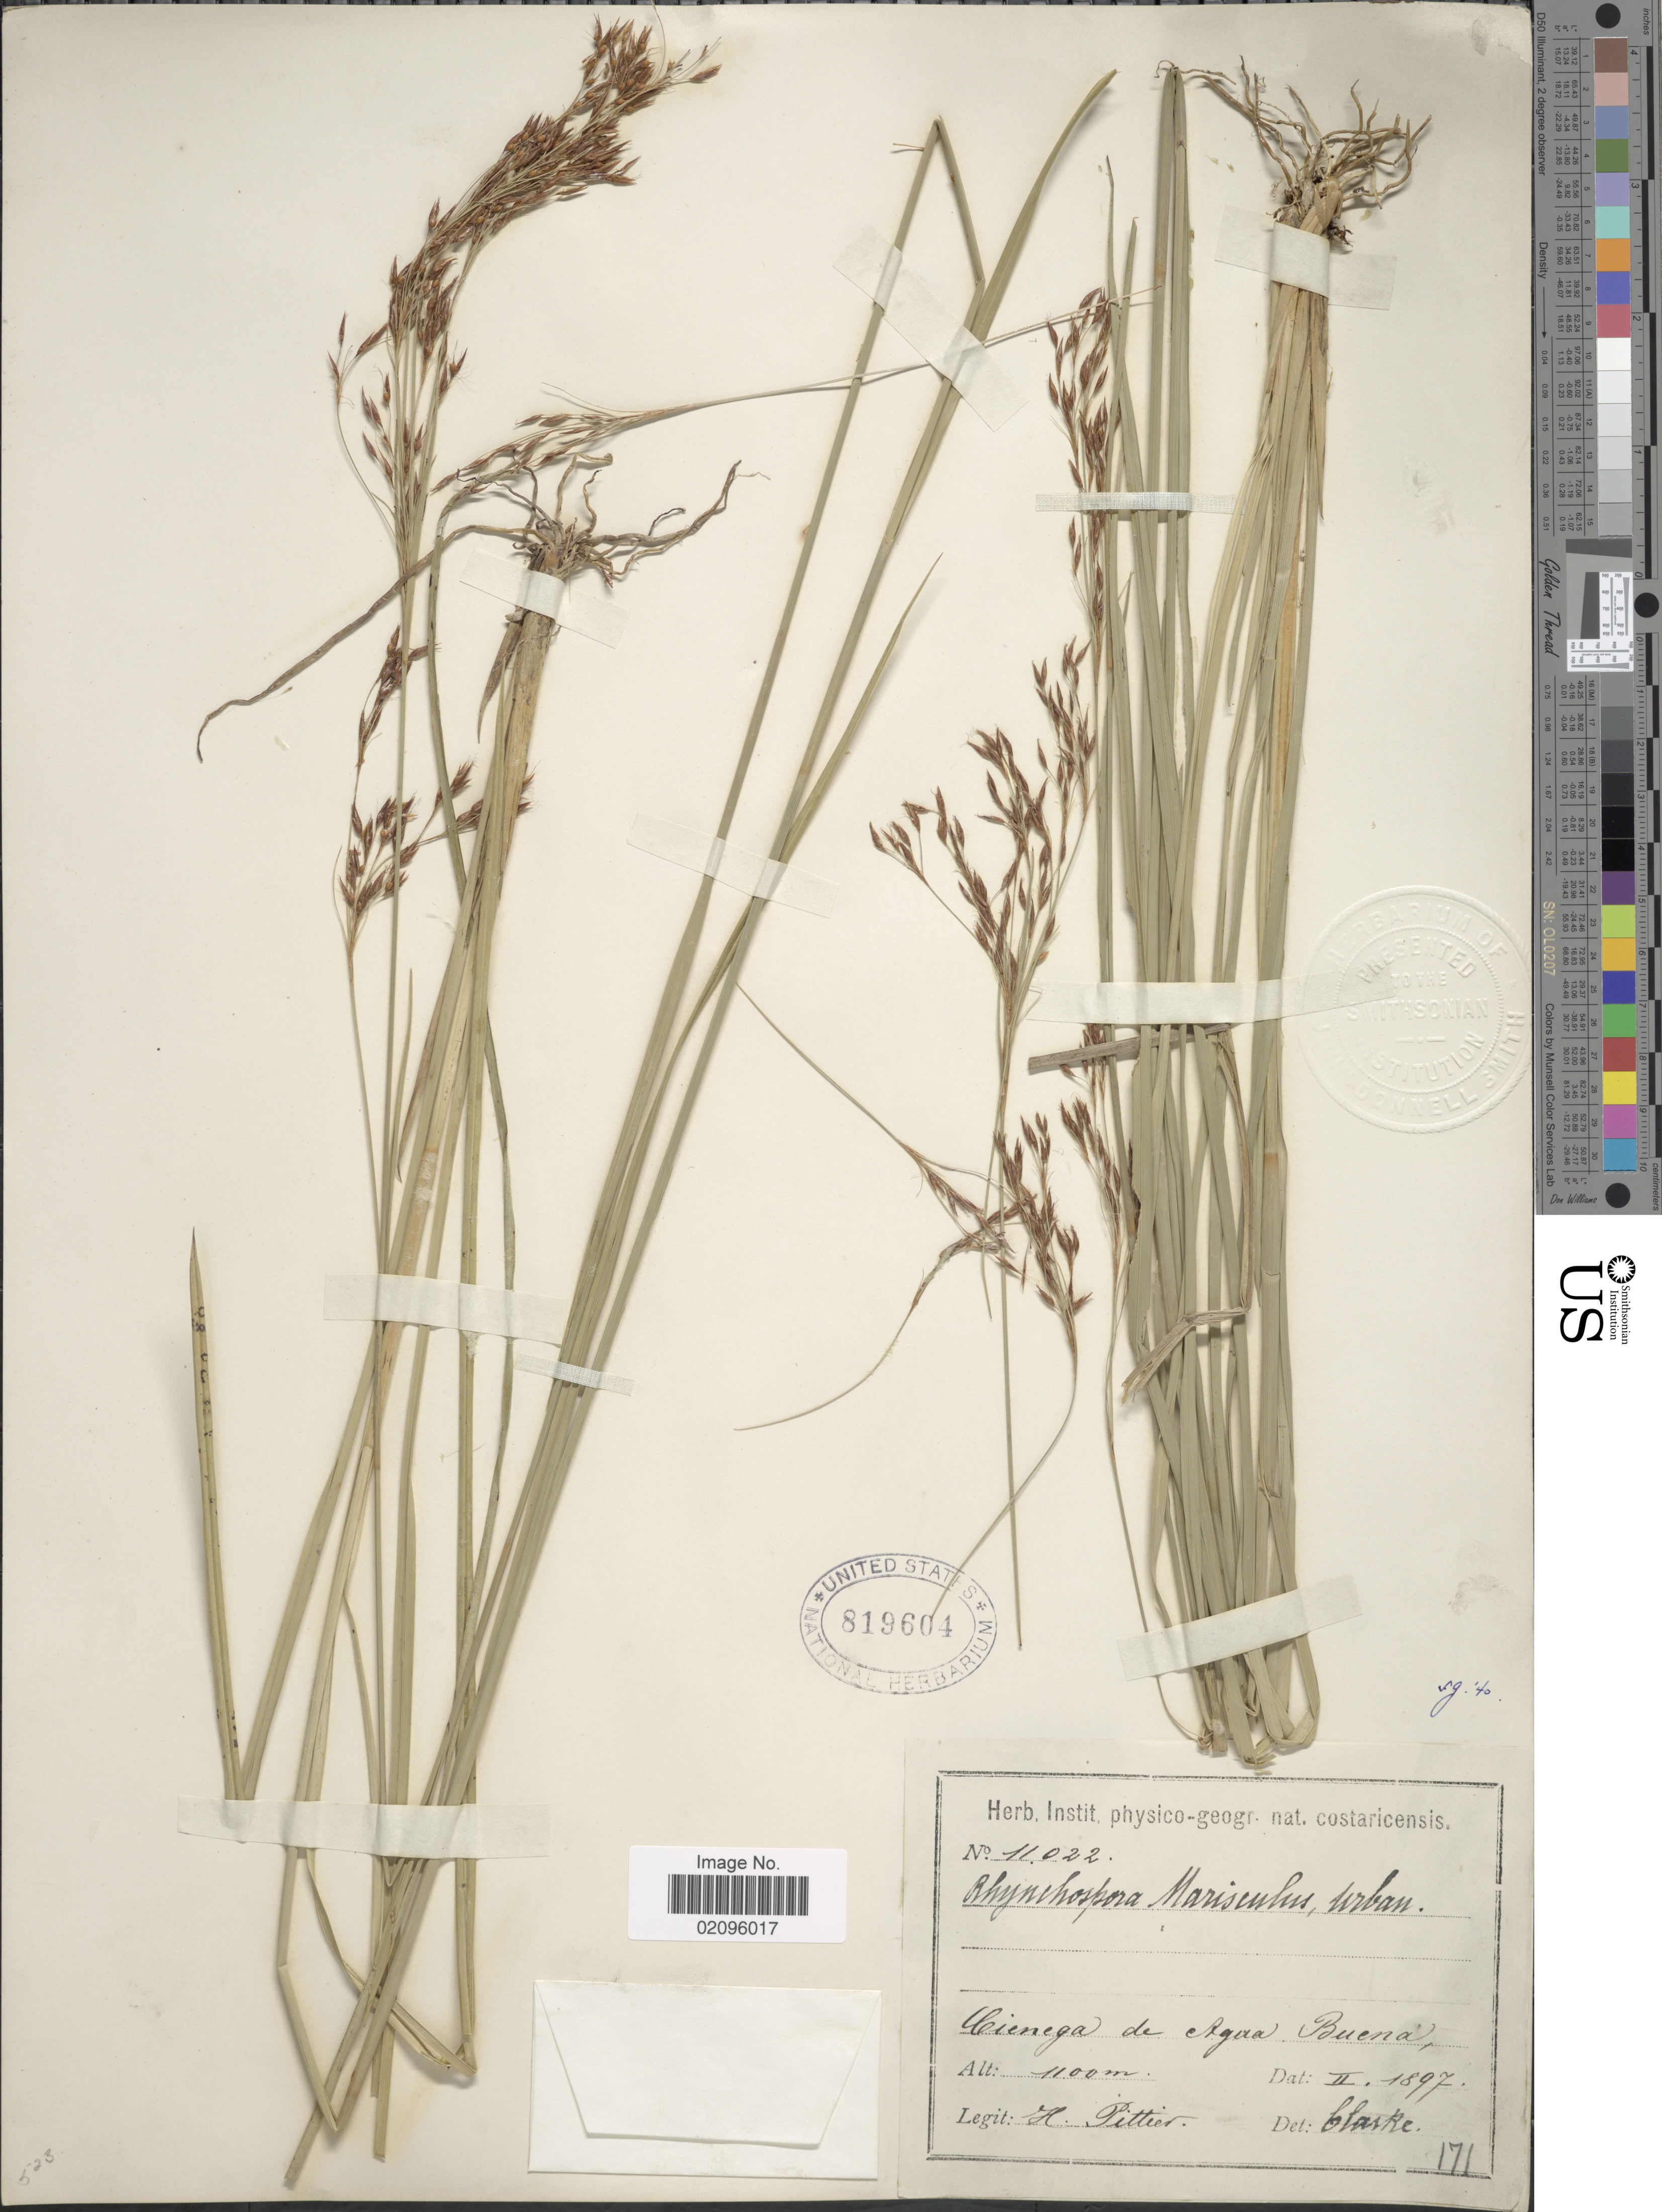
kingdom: Plantae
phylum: Tracheophyta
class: Liliopsida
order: Poales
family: Cyperaceae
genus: Rhynchospora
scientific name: Rhynchospora marisculus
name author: Lindl. & Nees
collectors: H. F. Pittier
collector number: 11022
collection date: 1897-02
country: Costa Rica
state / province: Puntarenas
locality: Cienaga de Agua Buena.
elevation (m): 1100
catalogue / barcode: US 819604